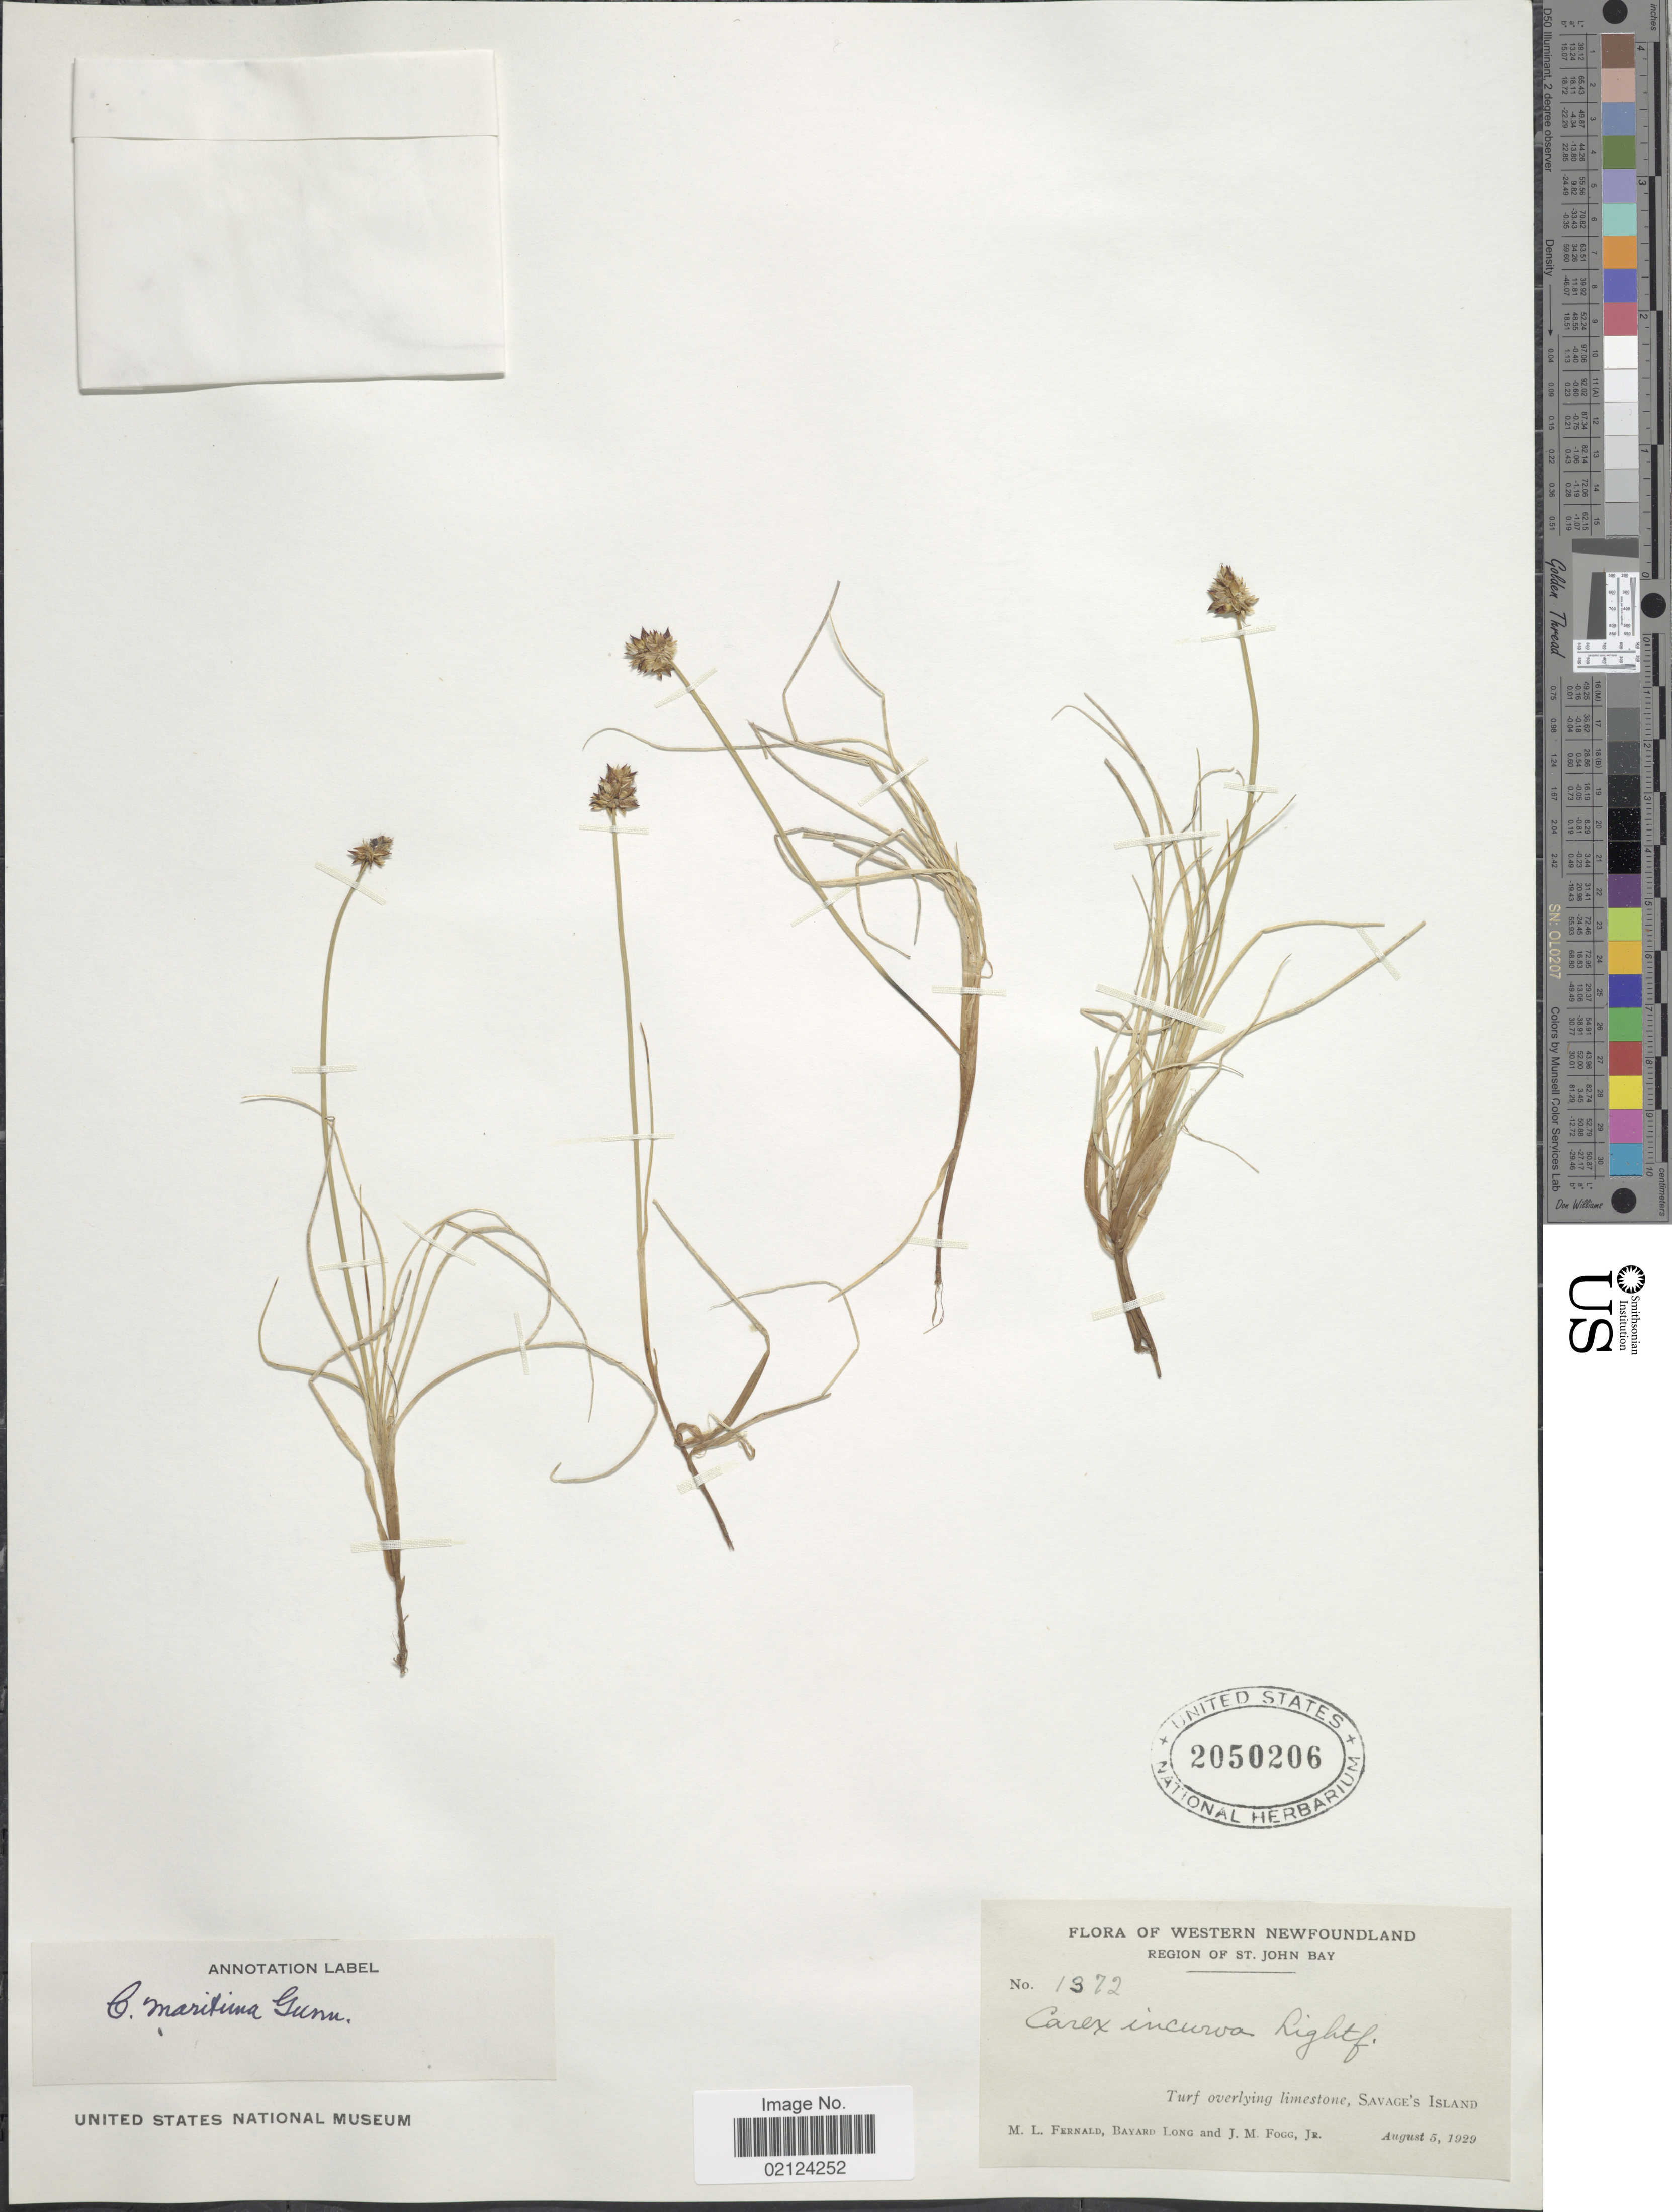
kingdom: Plantae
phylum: Tracheophyta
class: Liliopsida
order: Poales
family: Cyperaceae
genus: Carex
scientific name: Carex maritima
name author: Gunnerus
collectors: M. L. Fernald, B. Long & J. Fogg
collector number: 1372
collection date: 1929-08-05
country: Canada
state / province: Newfoundland and Labrador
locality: Western Newfoundlan, Savage' s Island. Region of St. John Bay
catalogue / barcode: US 2050206